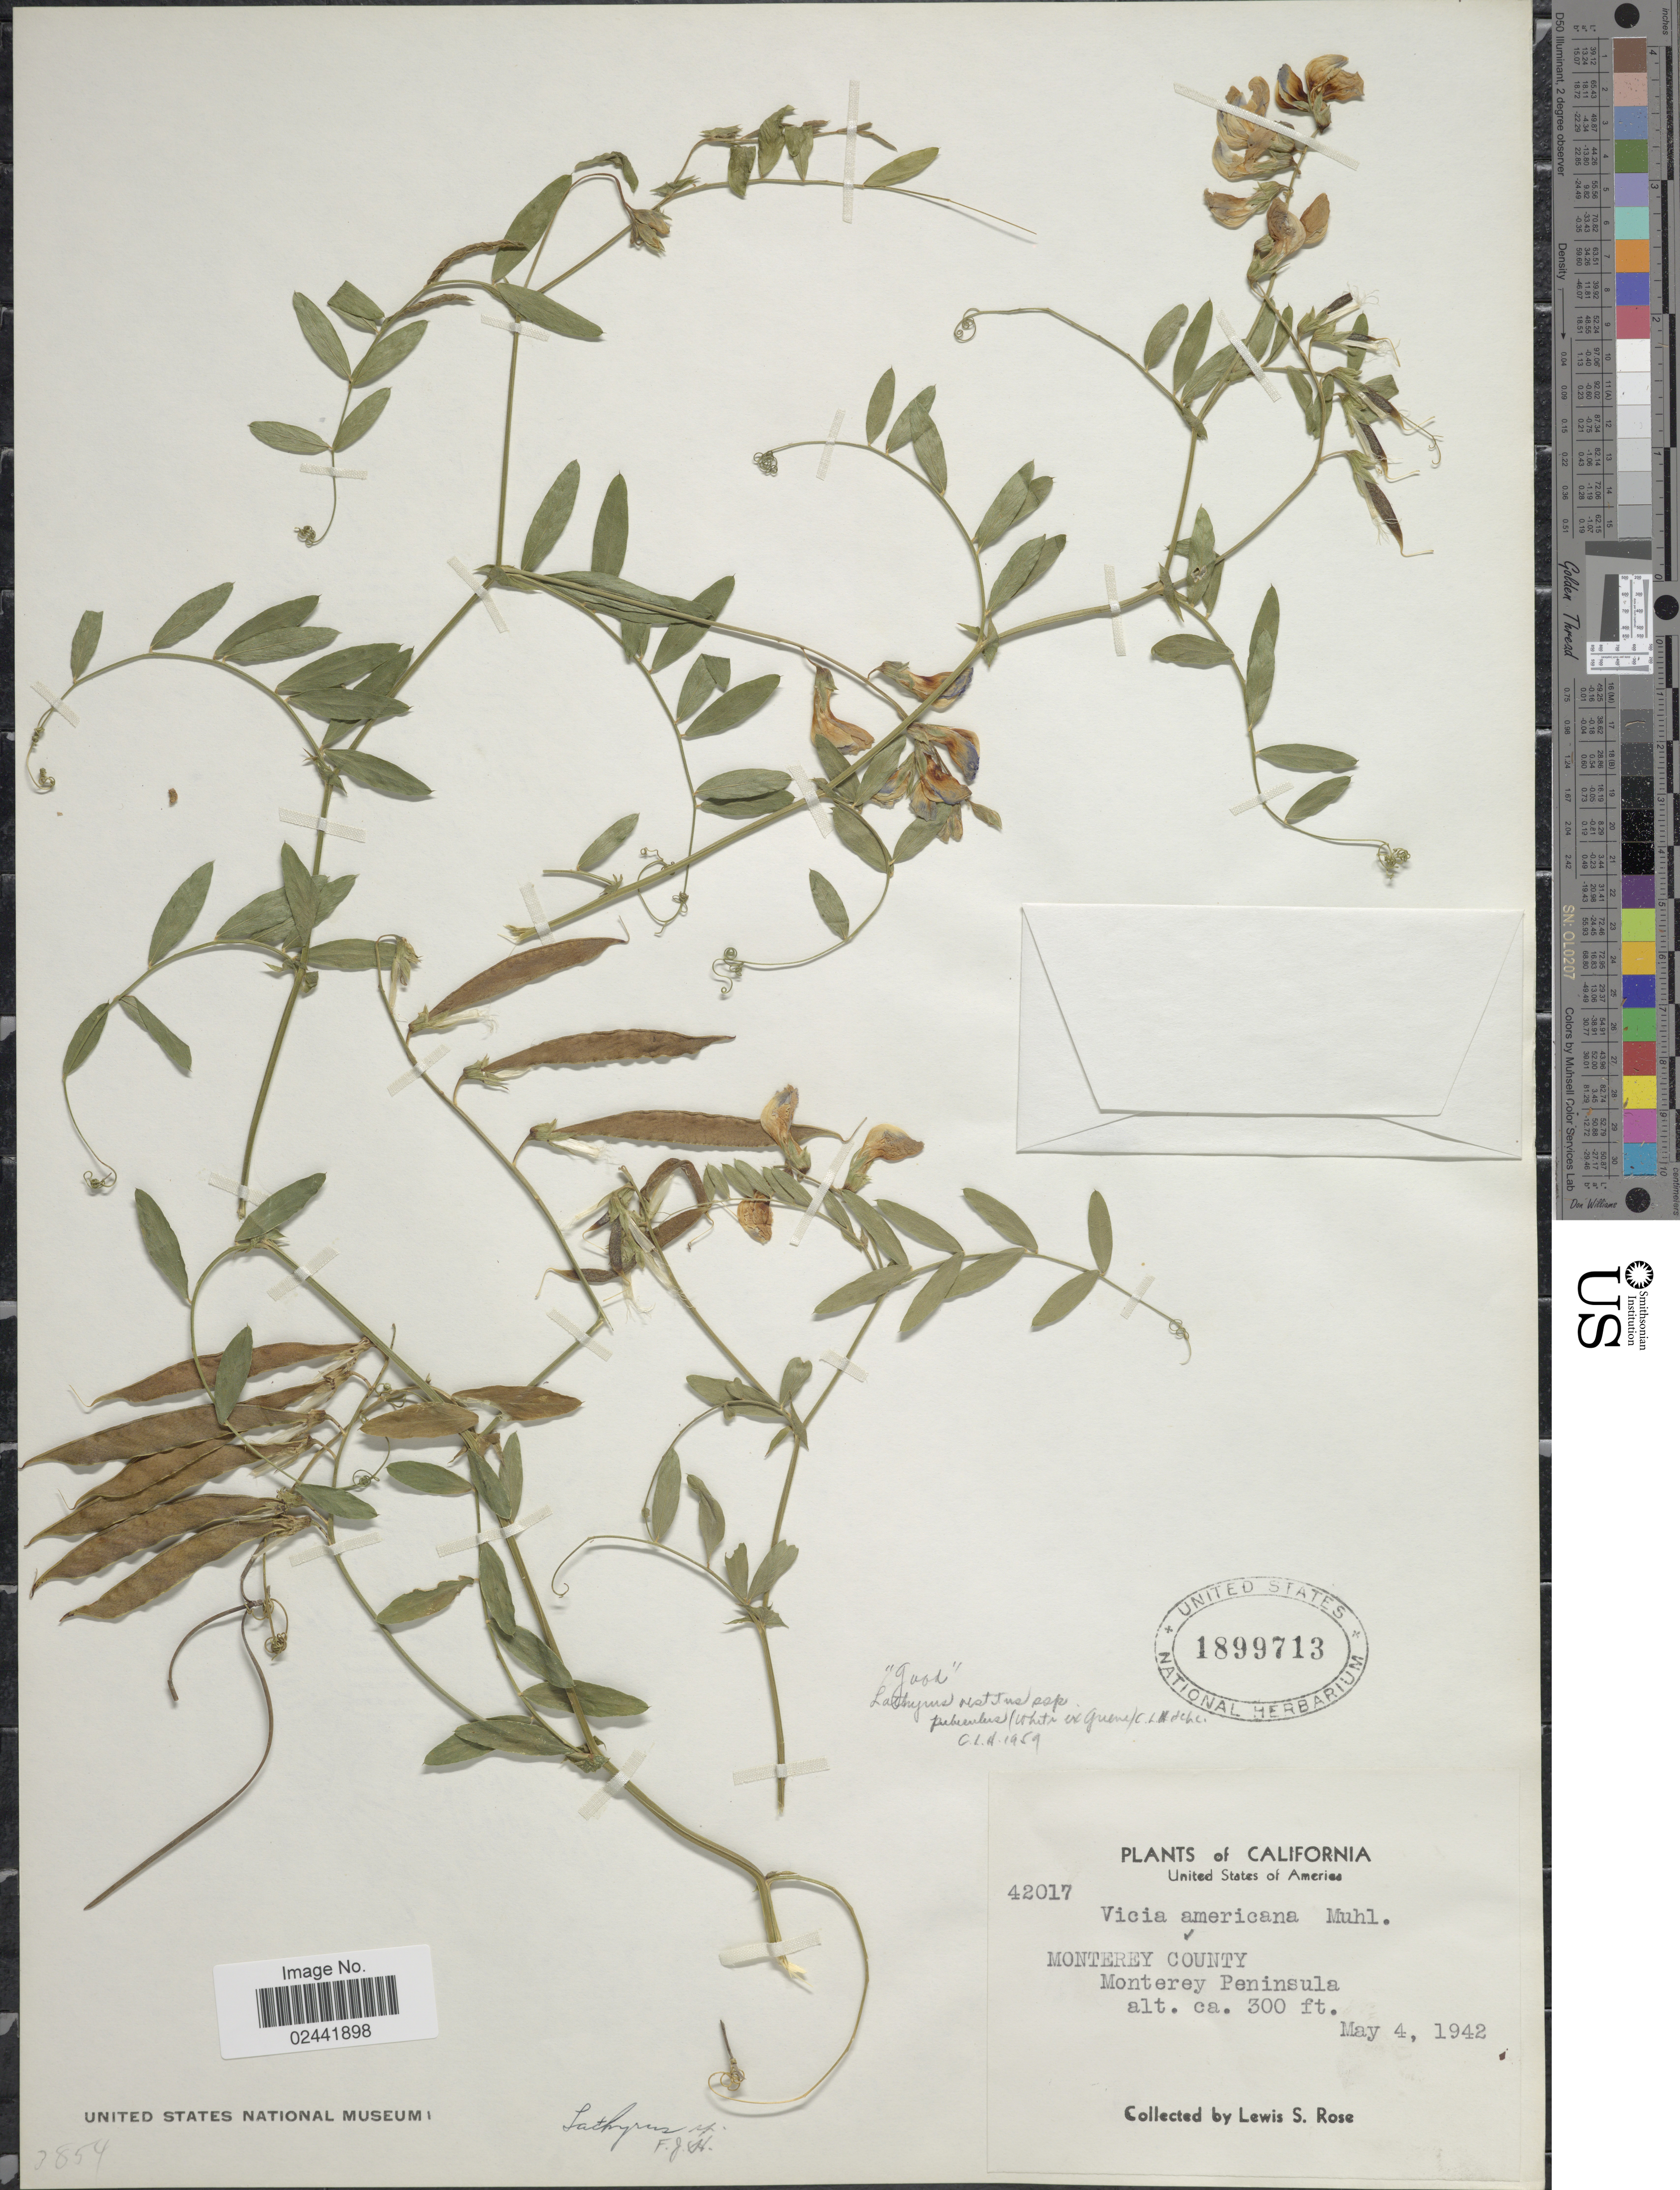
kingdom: Plantae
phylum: Tracheophyta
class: Magnoliopsida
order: Fabales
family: Fabaceae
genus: Lathyrus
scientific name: Lathyrus vestitus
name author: Nutt.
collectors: L. S. Rose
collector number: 42017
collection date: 1942-05-04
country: United States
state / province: California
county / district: Monterey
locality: United States of America. Monterey County. Monterey Peninsula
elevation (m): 91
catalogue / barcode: US 1899713